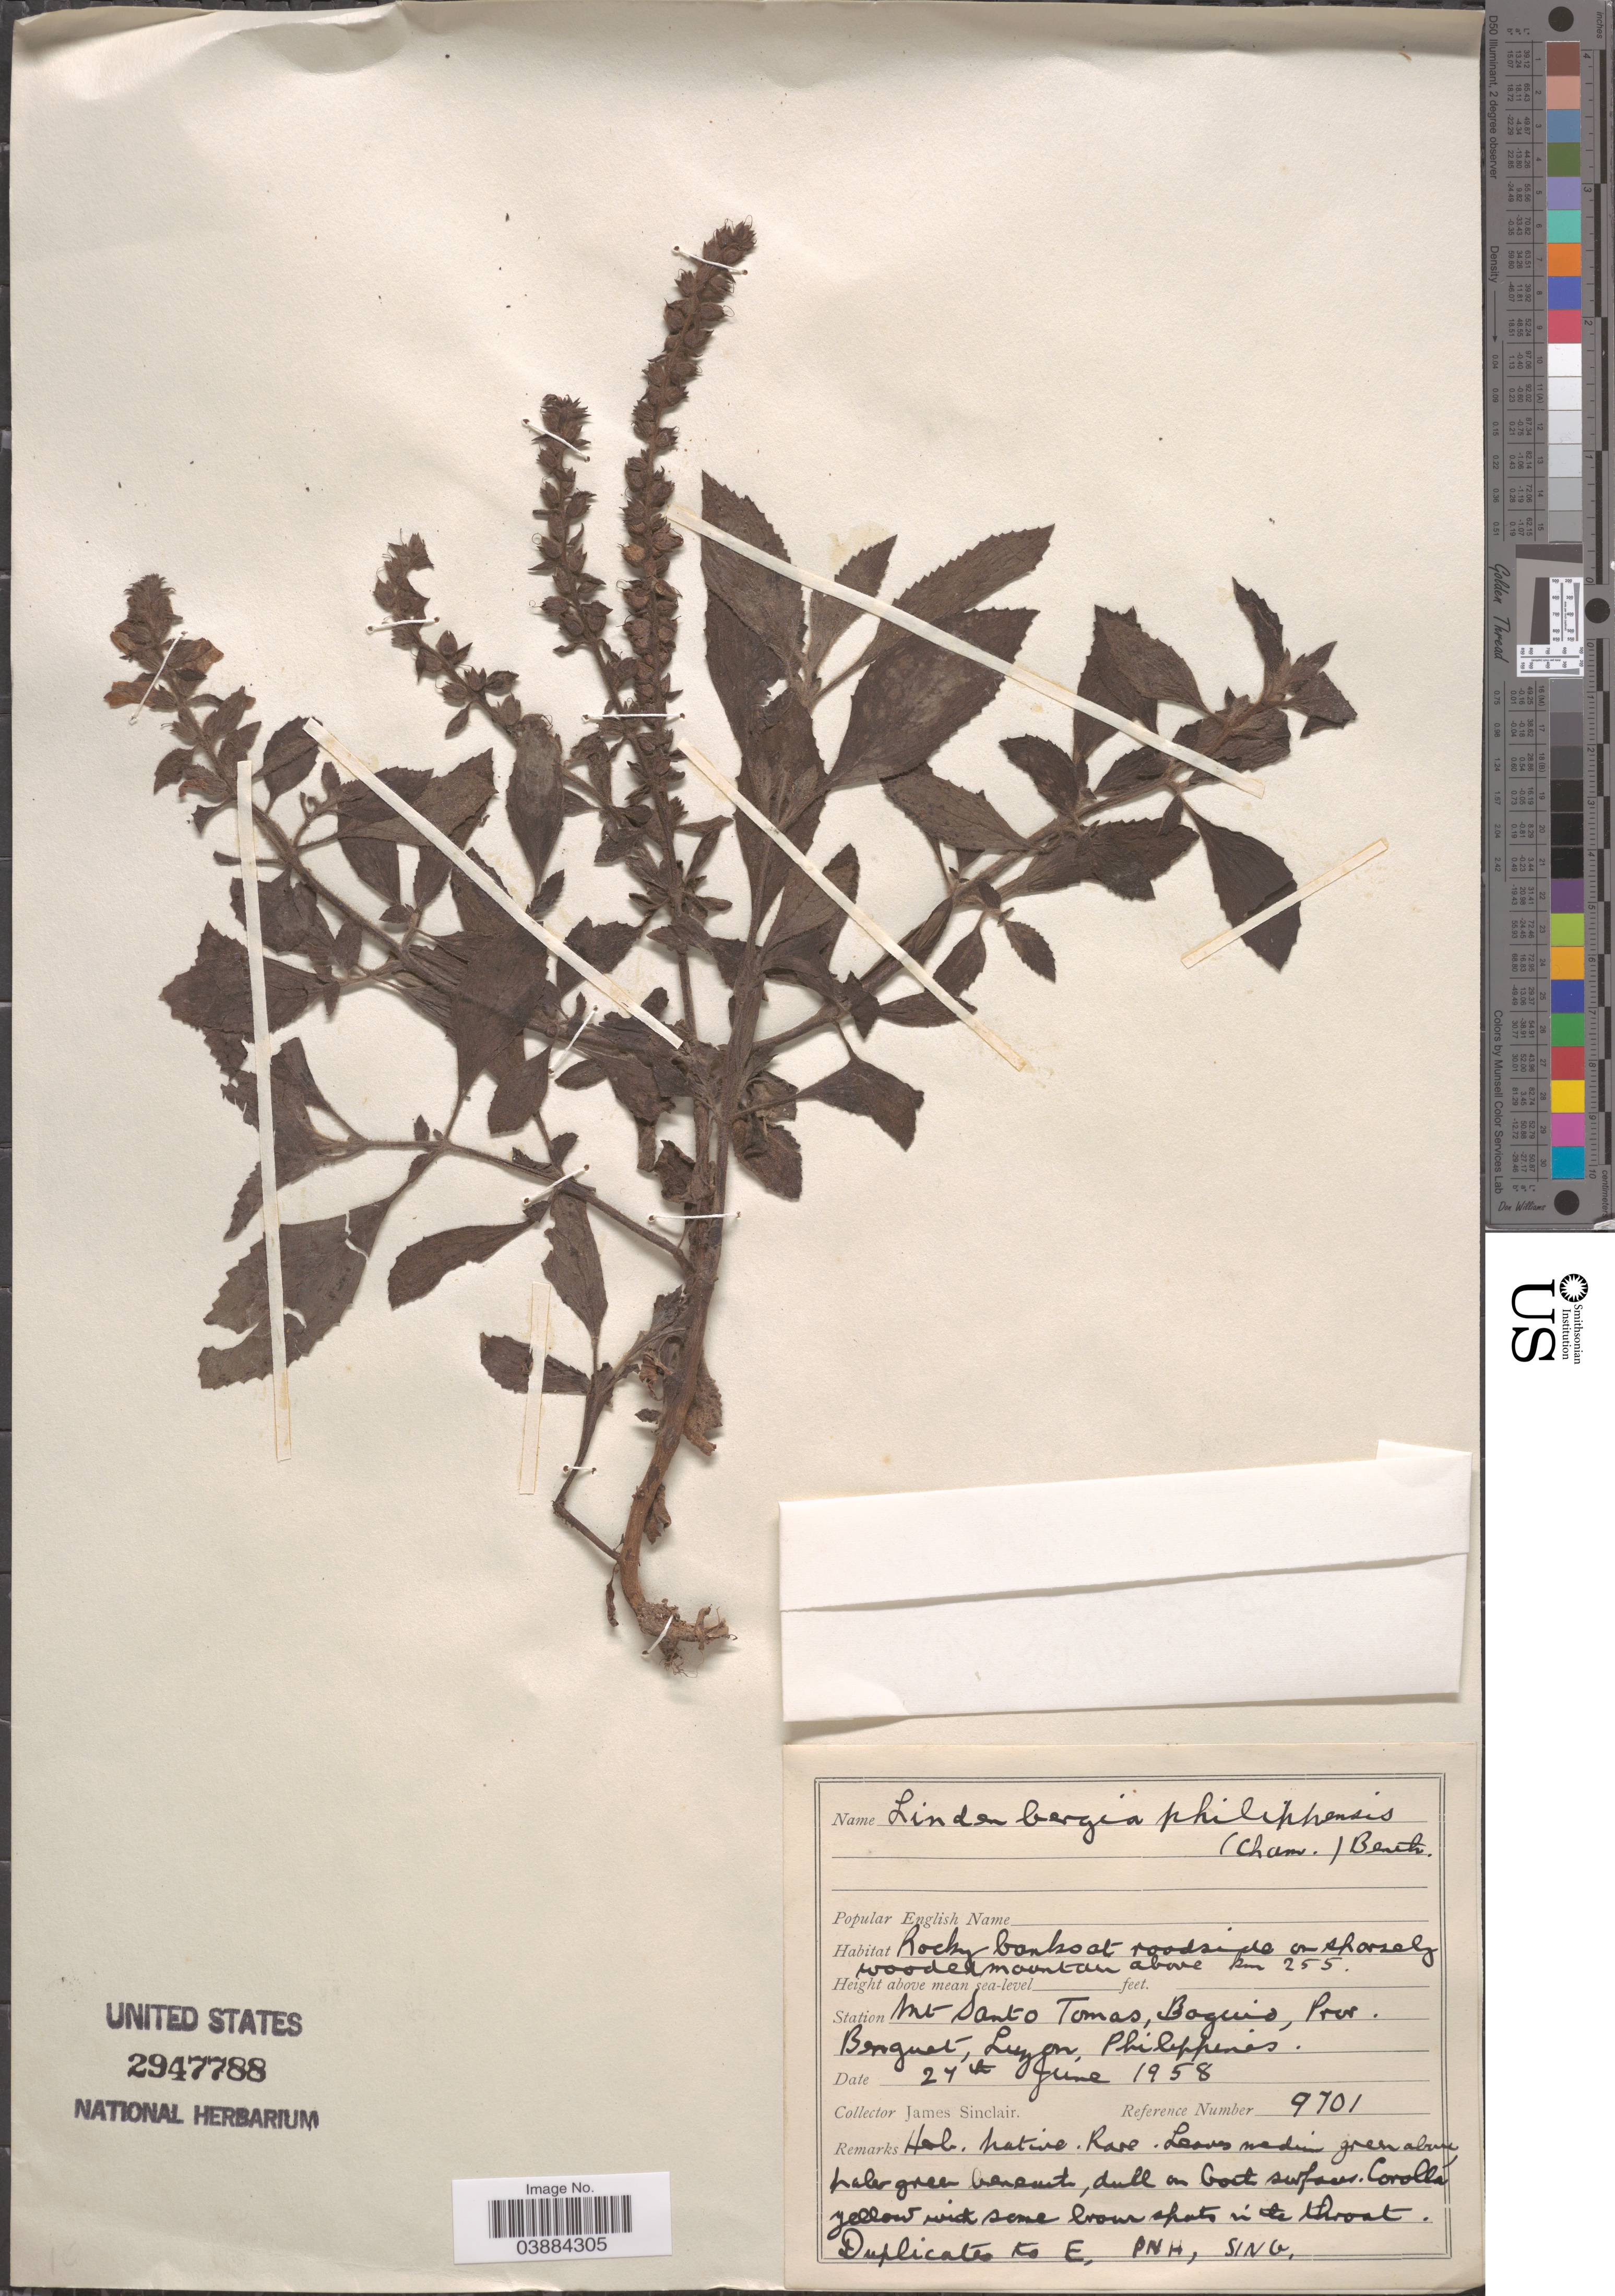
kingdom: Plantae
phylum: Tracheophyta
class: Magnoliopsida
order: Lamiales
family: Orobanchaceae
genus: Lindenbergia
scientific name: Lindenbergia philippensis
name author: (Cham. & Schltdl.) Benth.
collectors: J. Sinclair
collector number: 9701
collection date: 1958-06-27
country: Philippines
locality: Station Mt. Santo Tomas, Baguio, Prov. Benguet, Luzon.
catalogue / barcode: US 2947788